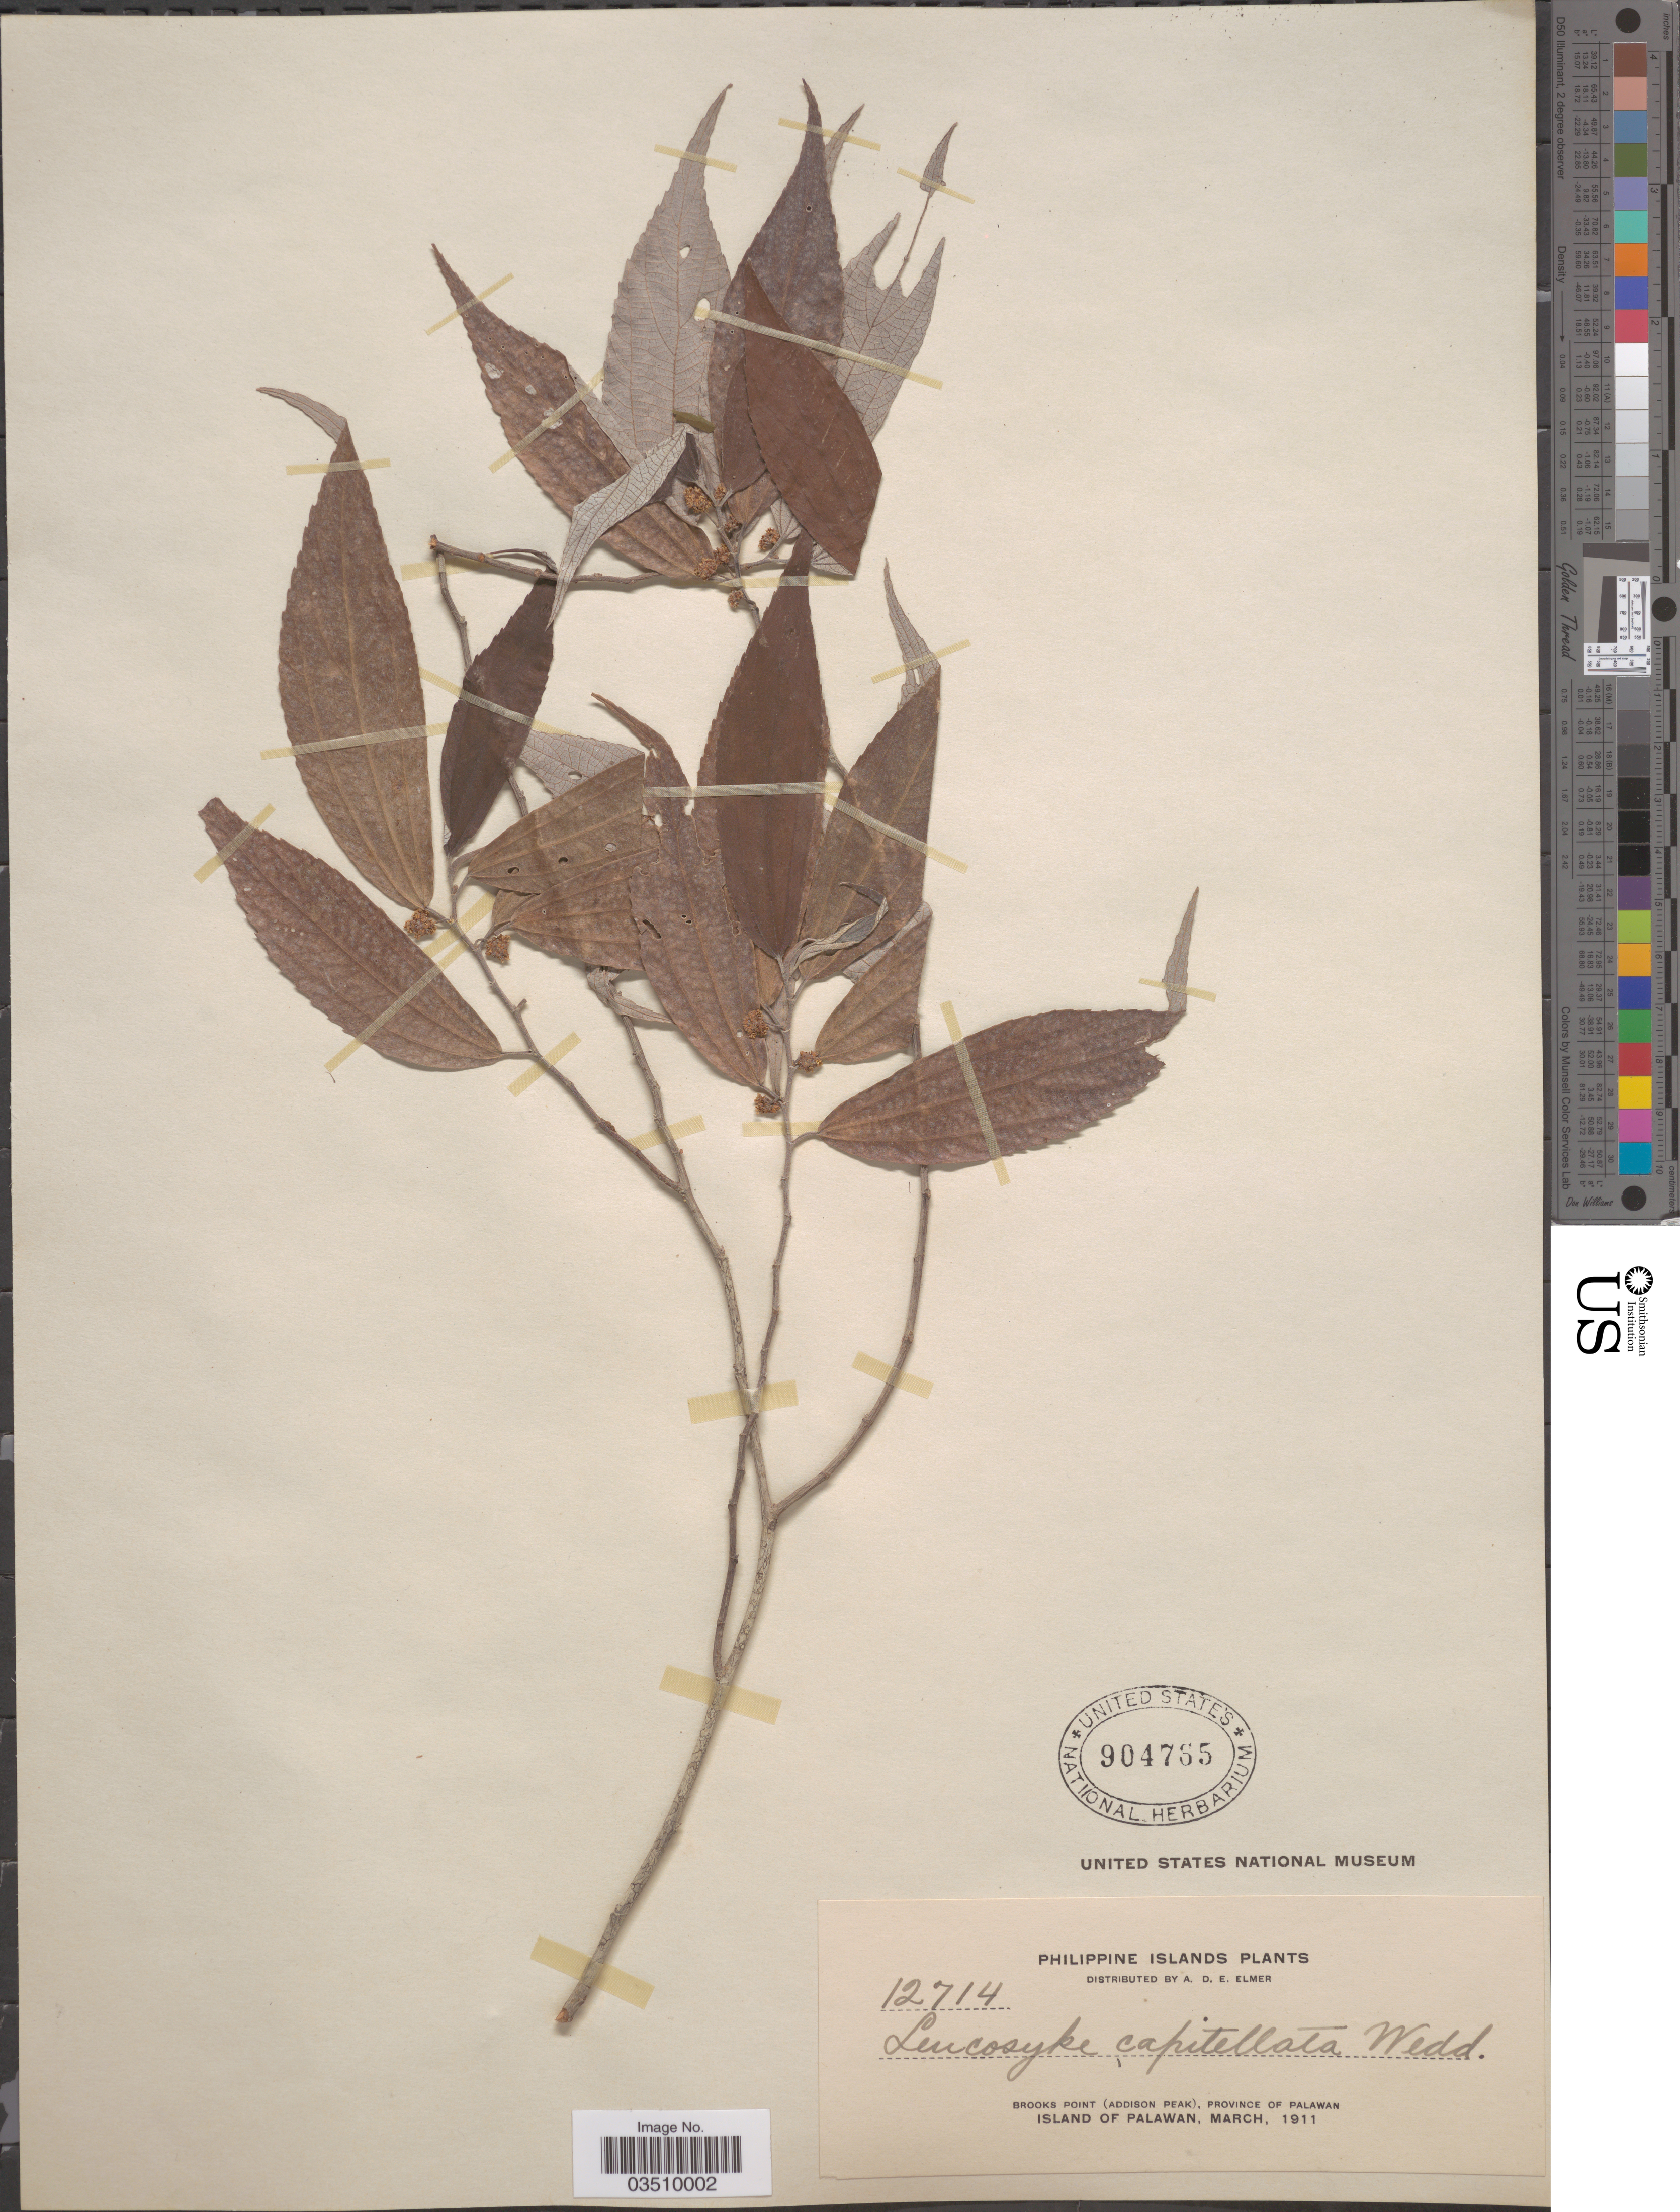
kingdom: Plantae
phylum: Tracheophyta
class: Magnoliopsida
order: Rosales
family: Urticaceae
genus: Leucosyke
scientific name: Leucosyke capitellata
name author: (Poir.) Wedd.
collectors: A. D. E. Elmer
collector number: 12714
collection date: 1911-03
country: Philippines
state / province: Mimaropa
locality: Philippine Islands. Brooks Point (Addison Peak), Province of Palawan. Island of Palawan.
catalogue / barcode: US 904765